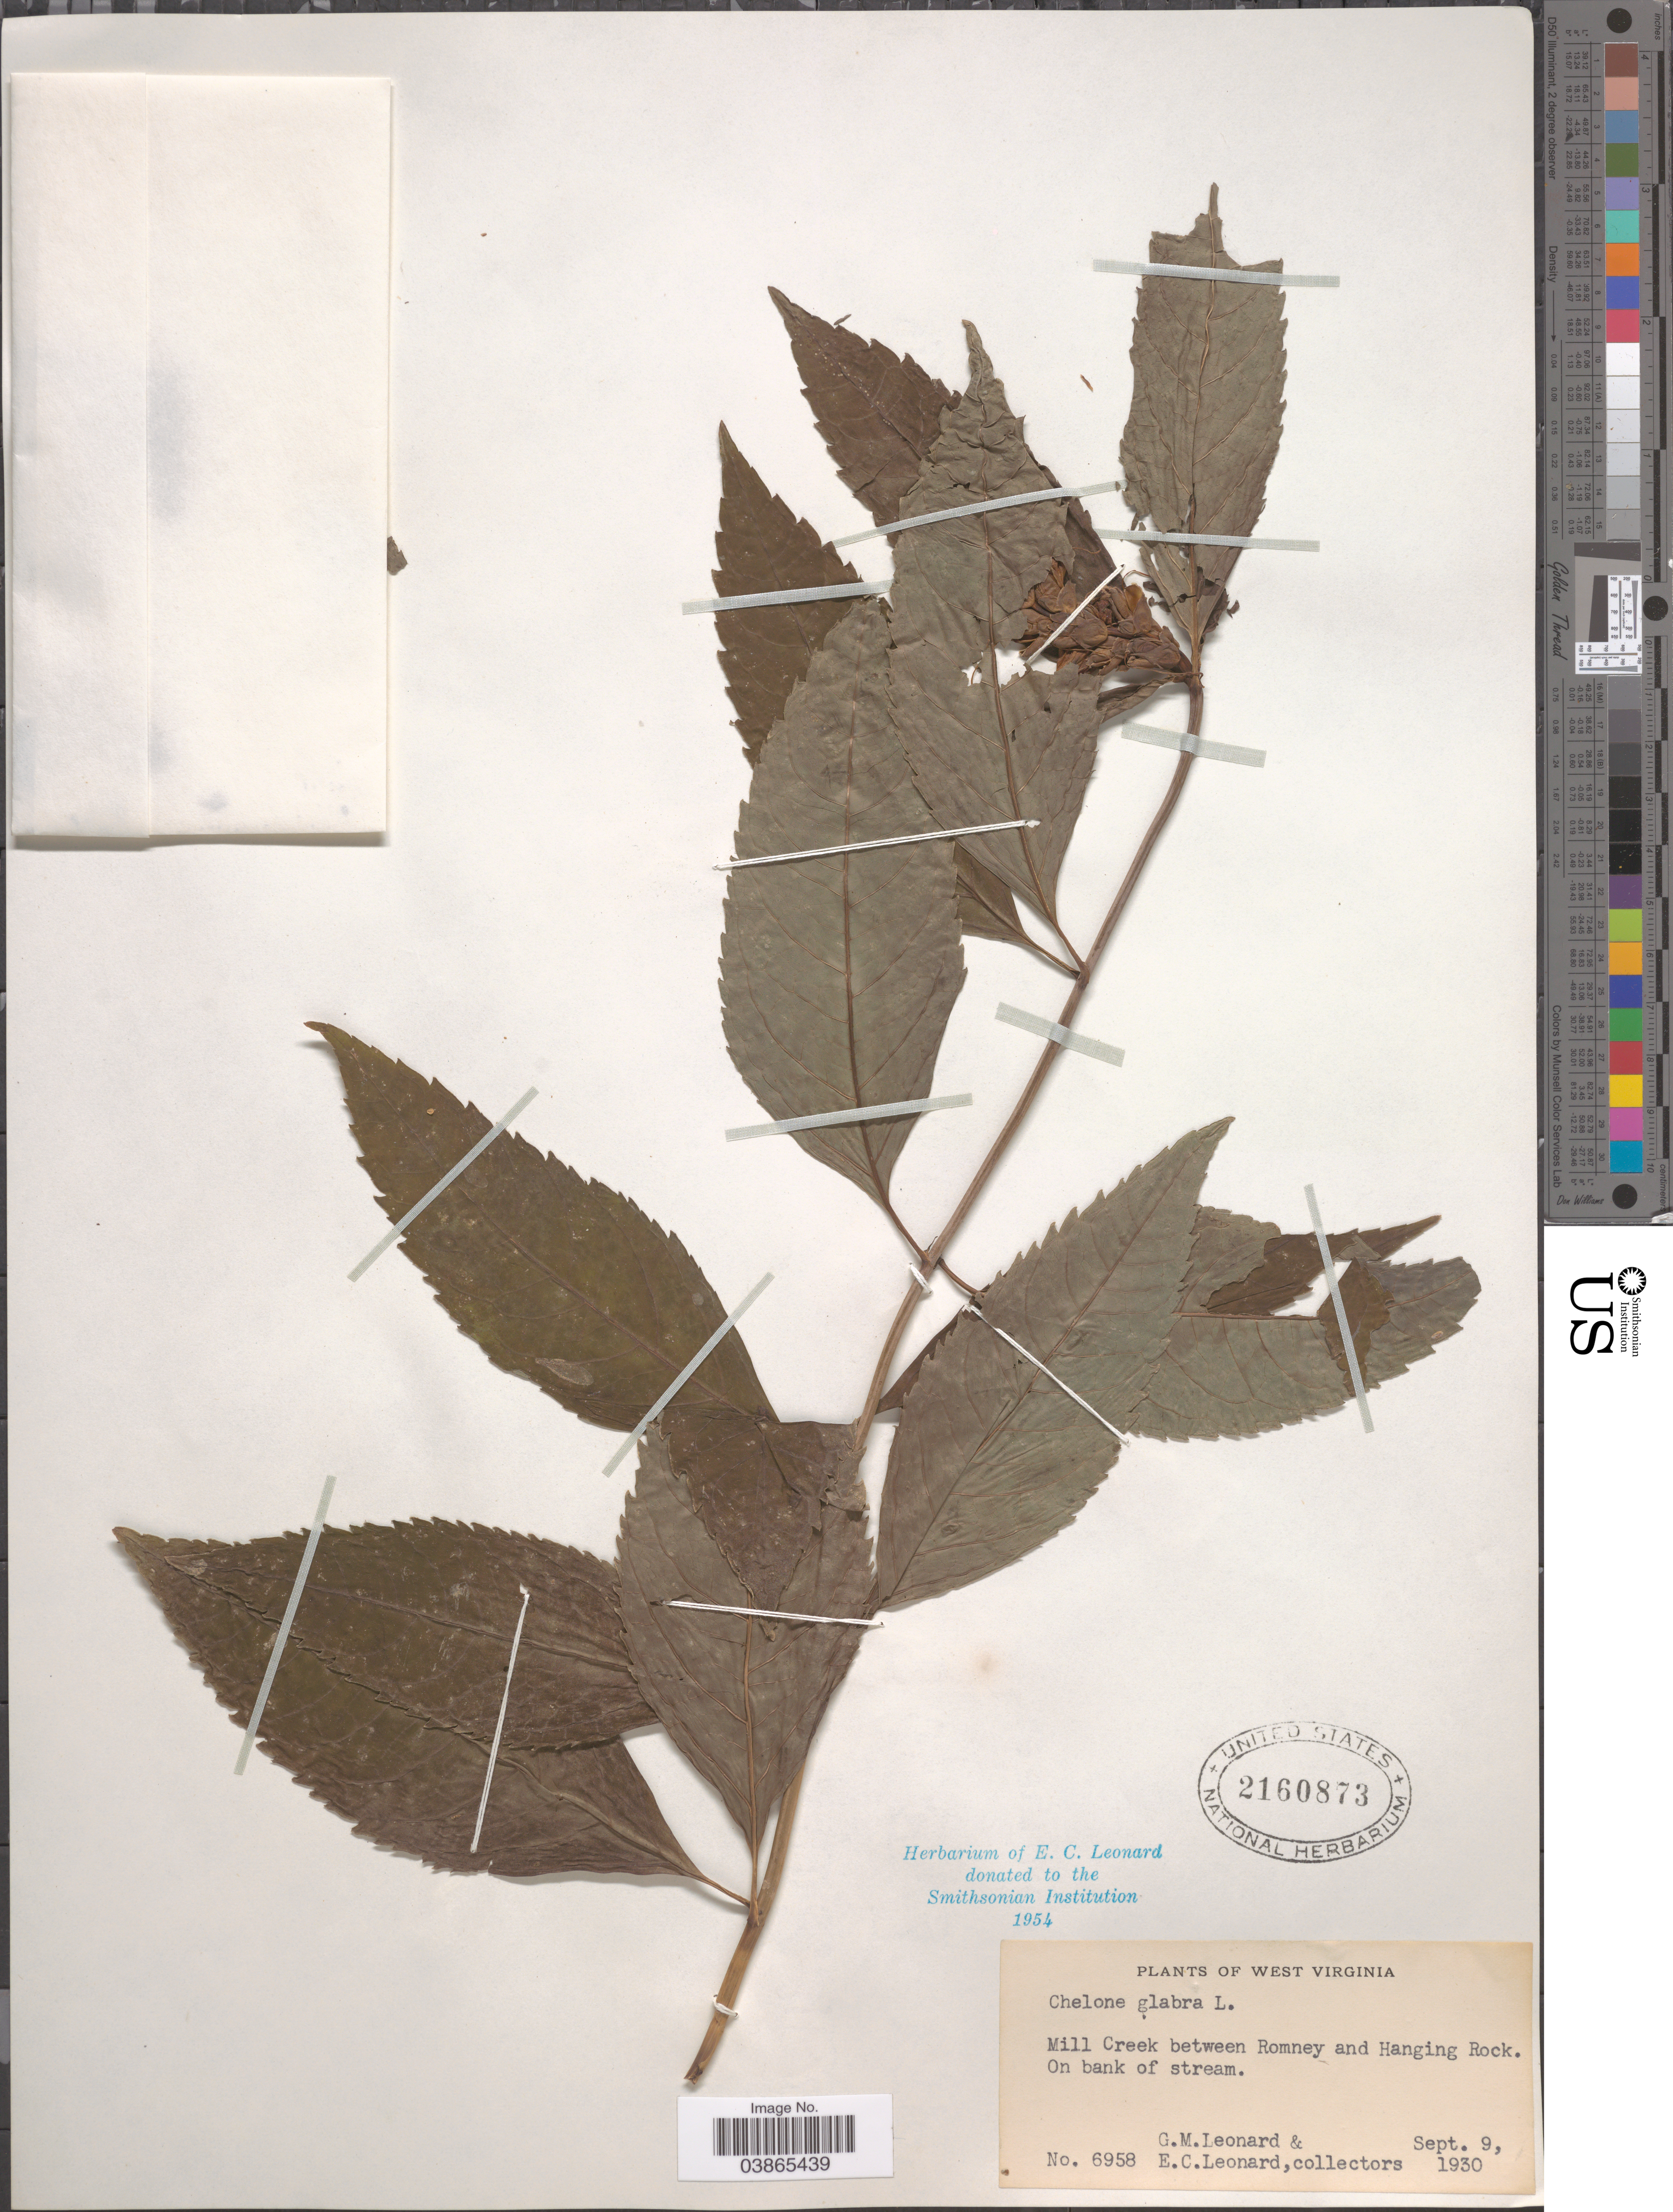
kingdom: Plantae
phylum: Tracheophyta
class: Magnoliopsida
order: Lamiales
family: Plantaginaceae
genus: Chelone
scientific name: Chelone glabra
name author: L.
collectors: G. M. Leonard & E. C. Leonard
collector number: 6958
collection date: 1930-09-09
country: United States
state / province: West Virginia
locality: Mill Creek between Romney and Hanging Rock.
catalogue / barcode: US 2160873